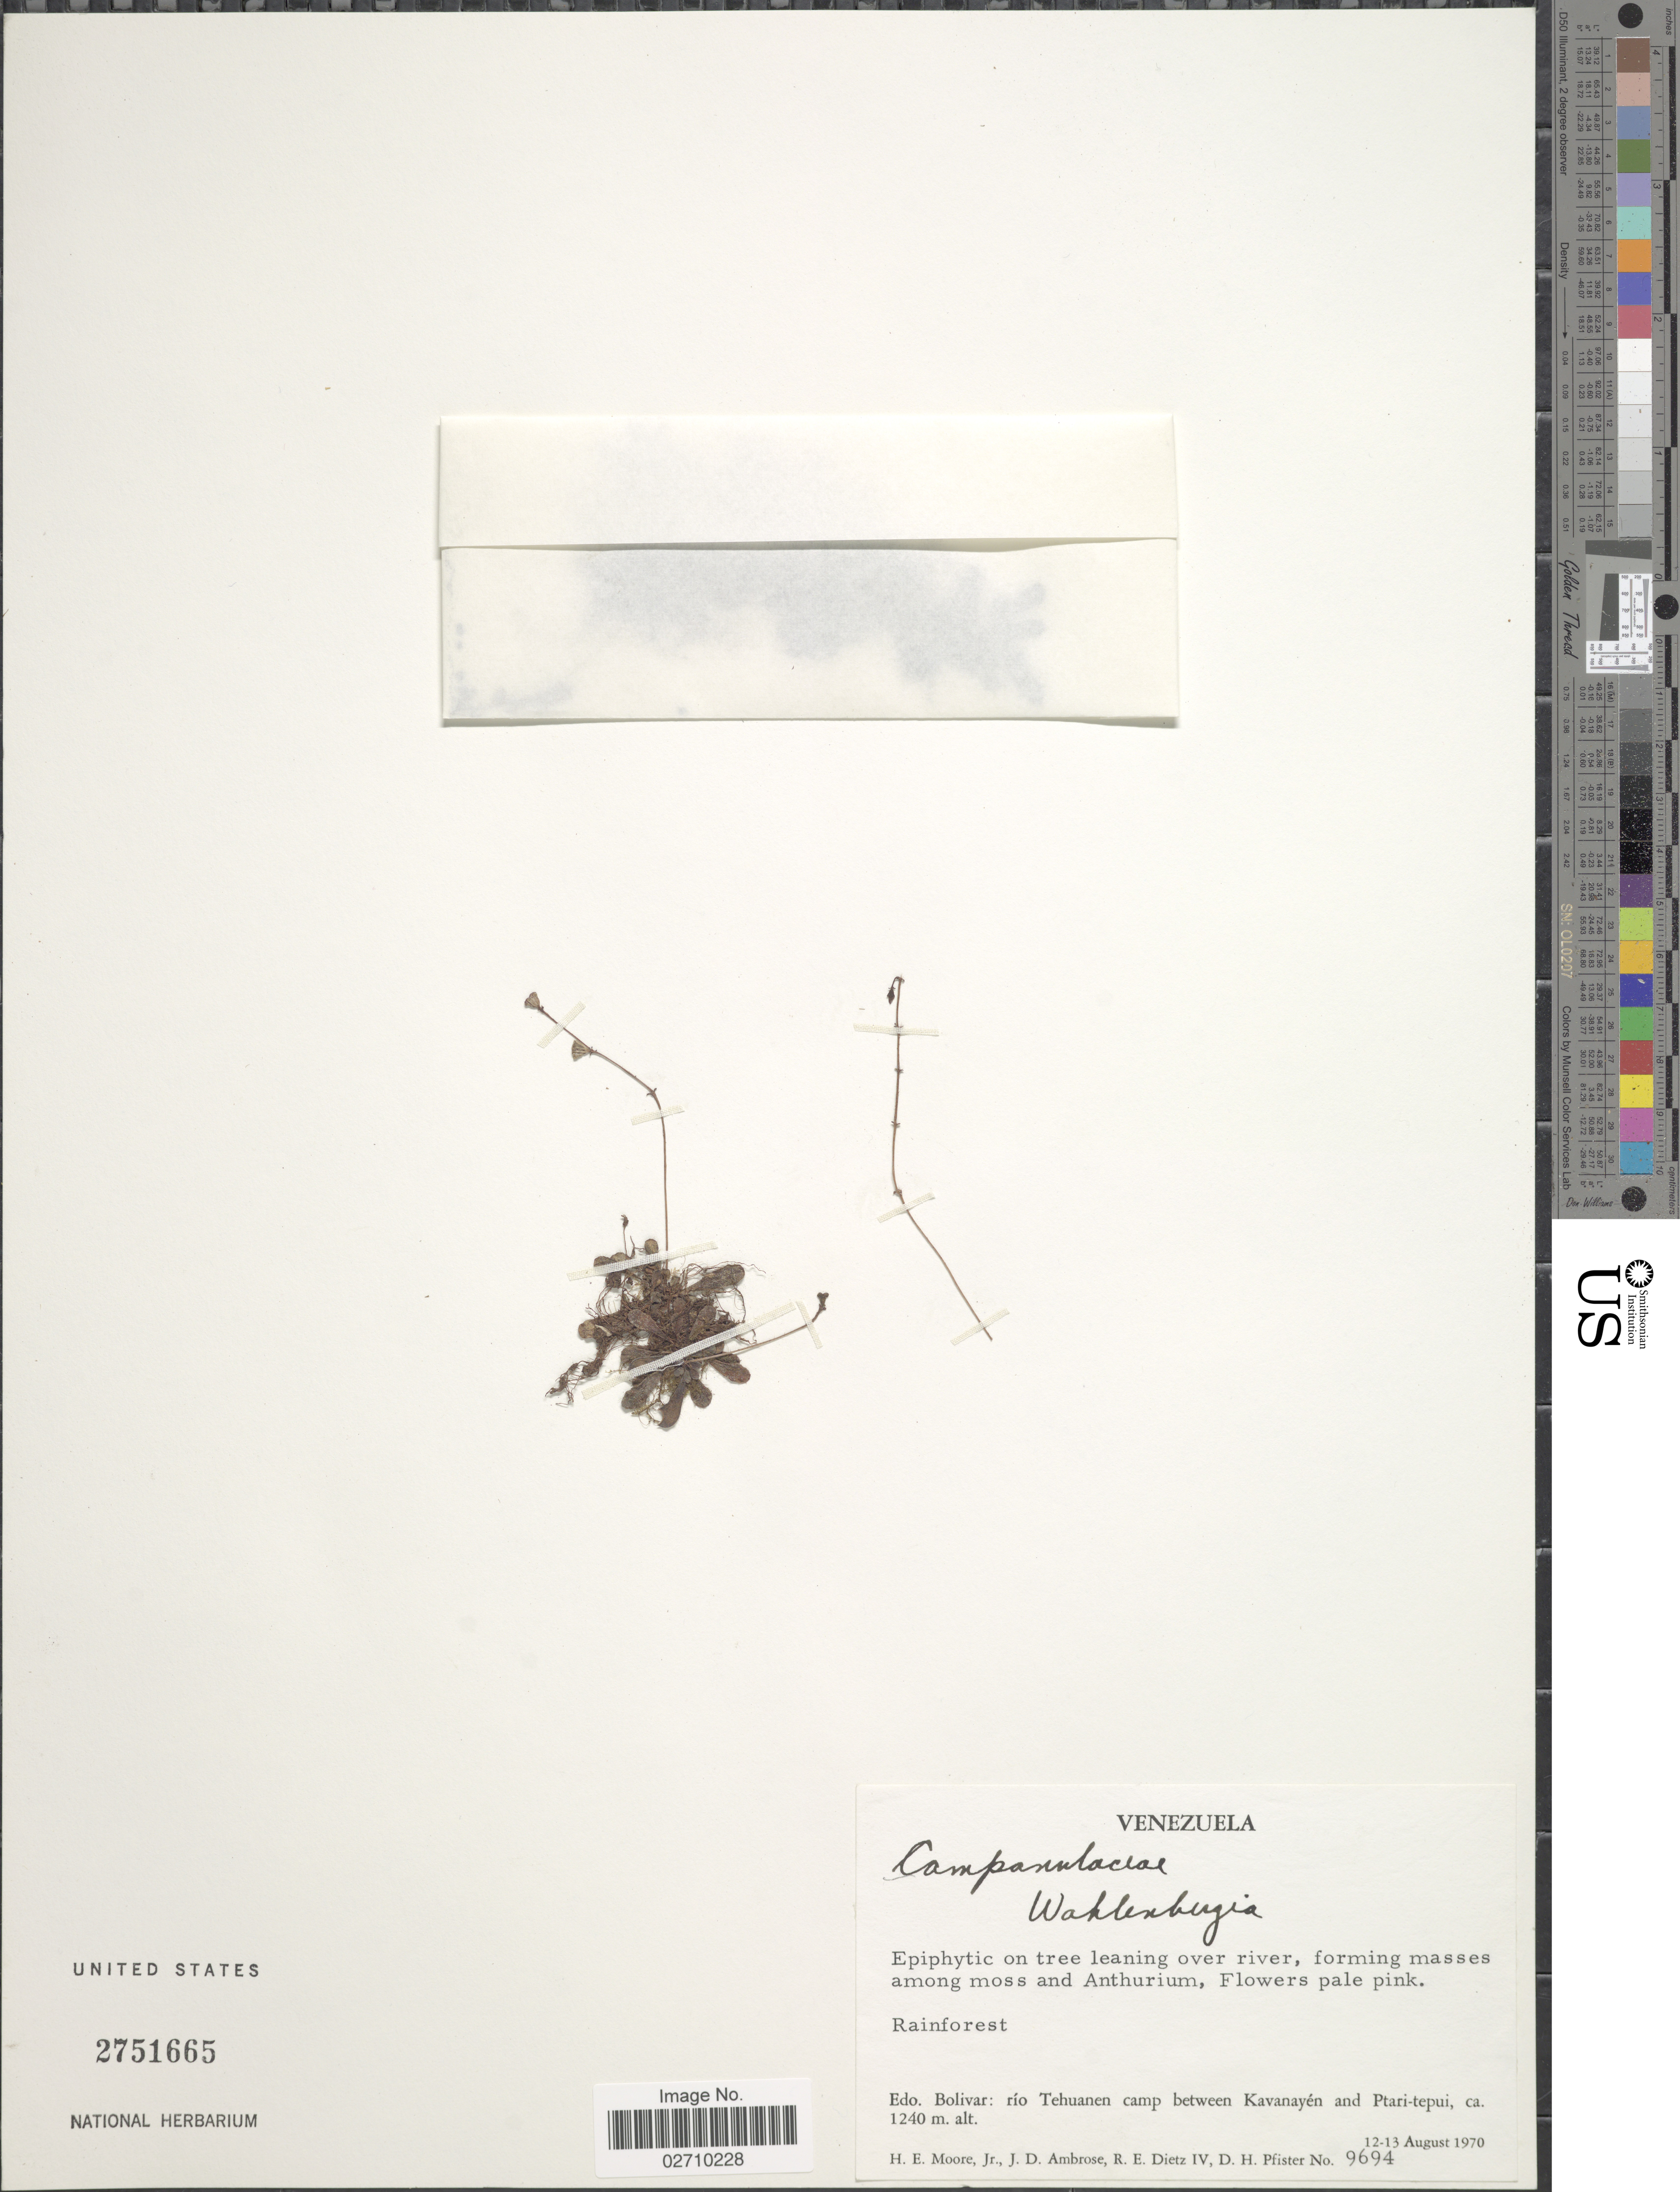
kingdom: Plantae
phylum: Tracheophyta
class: Magnoliopsida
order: Asterales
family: Campanulaceae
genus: Wahlenbergia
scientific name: Wahlenbergia sp.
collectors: H. Moore, J. D. Ambrose, R. Dietz & D. H. Pfister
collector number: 9694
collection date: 1970-08-12/1970-08-13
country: Venezuela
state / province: Bolivar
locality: Rio Tehuanen camp between Kavanayen and Ptari-tepui.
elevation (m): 1240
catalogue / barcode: US 2751665